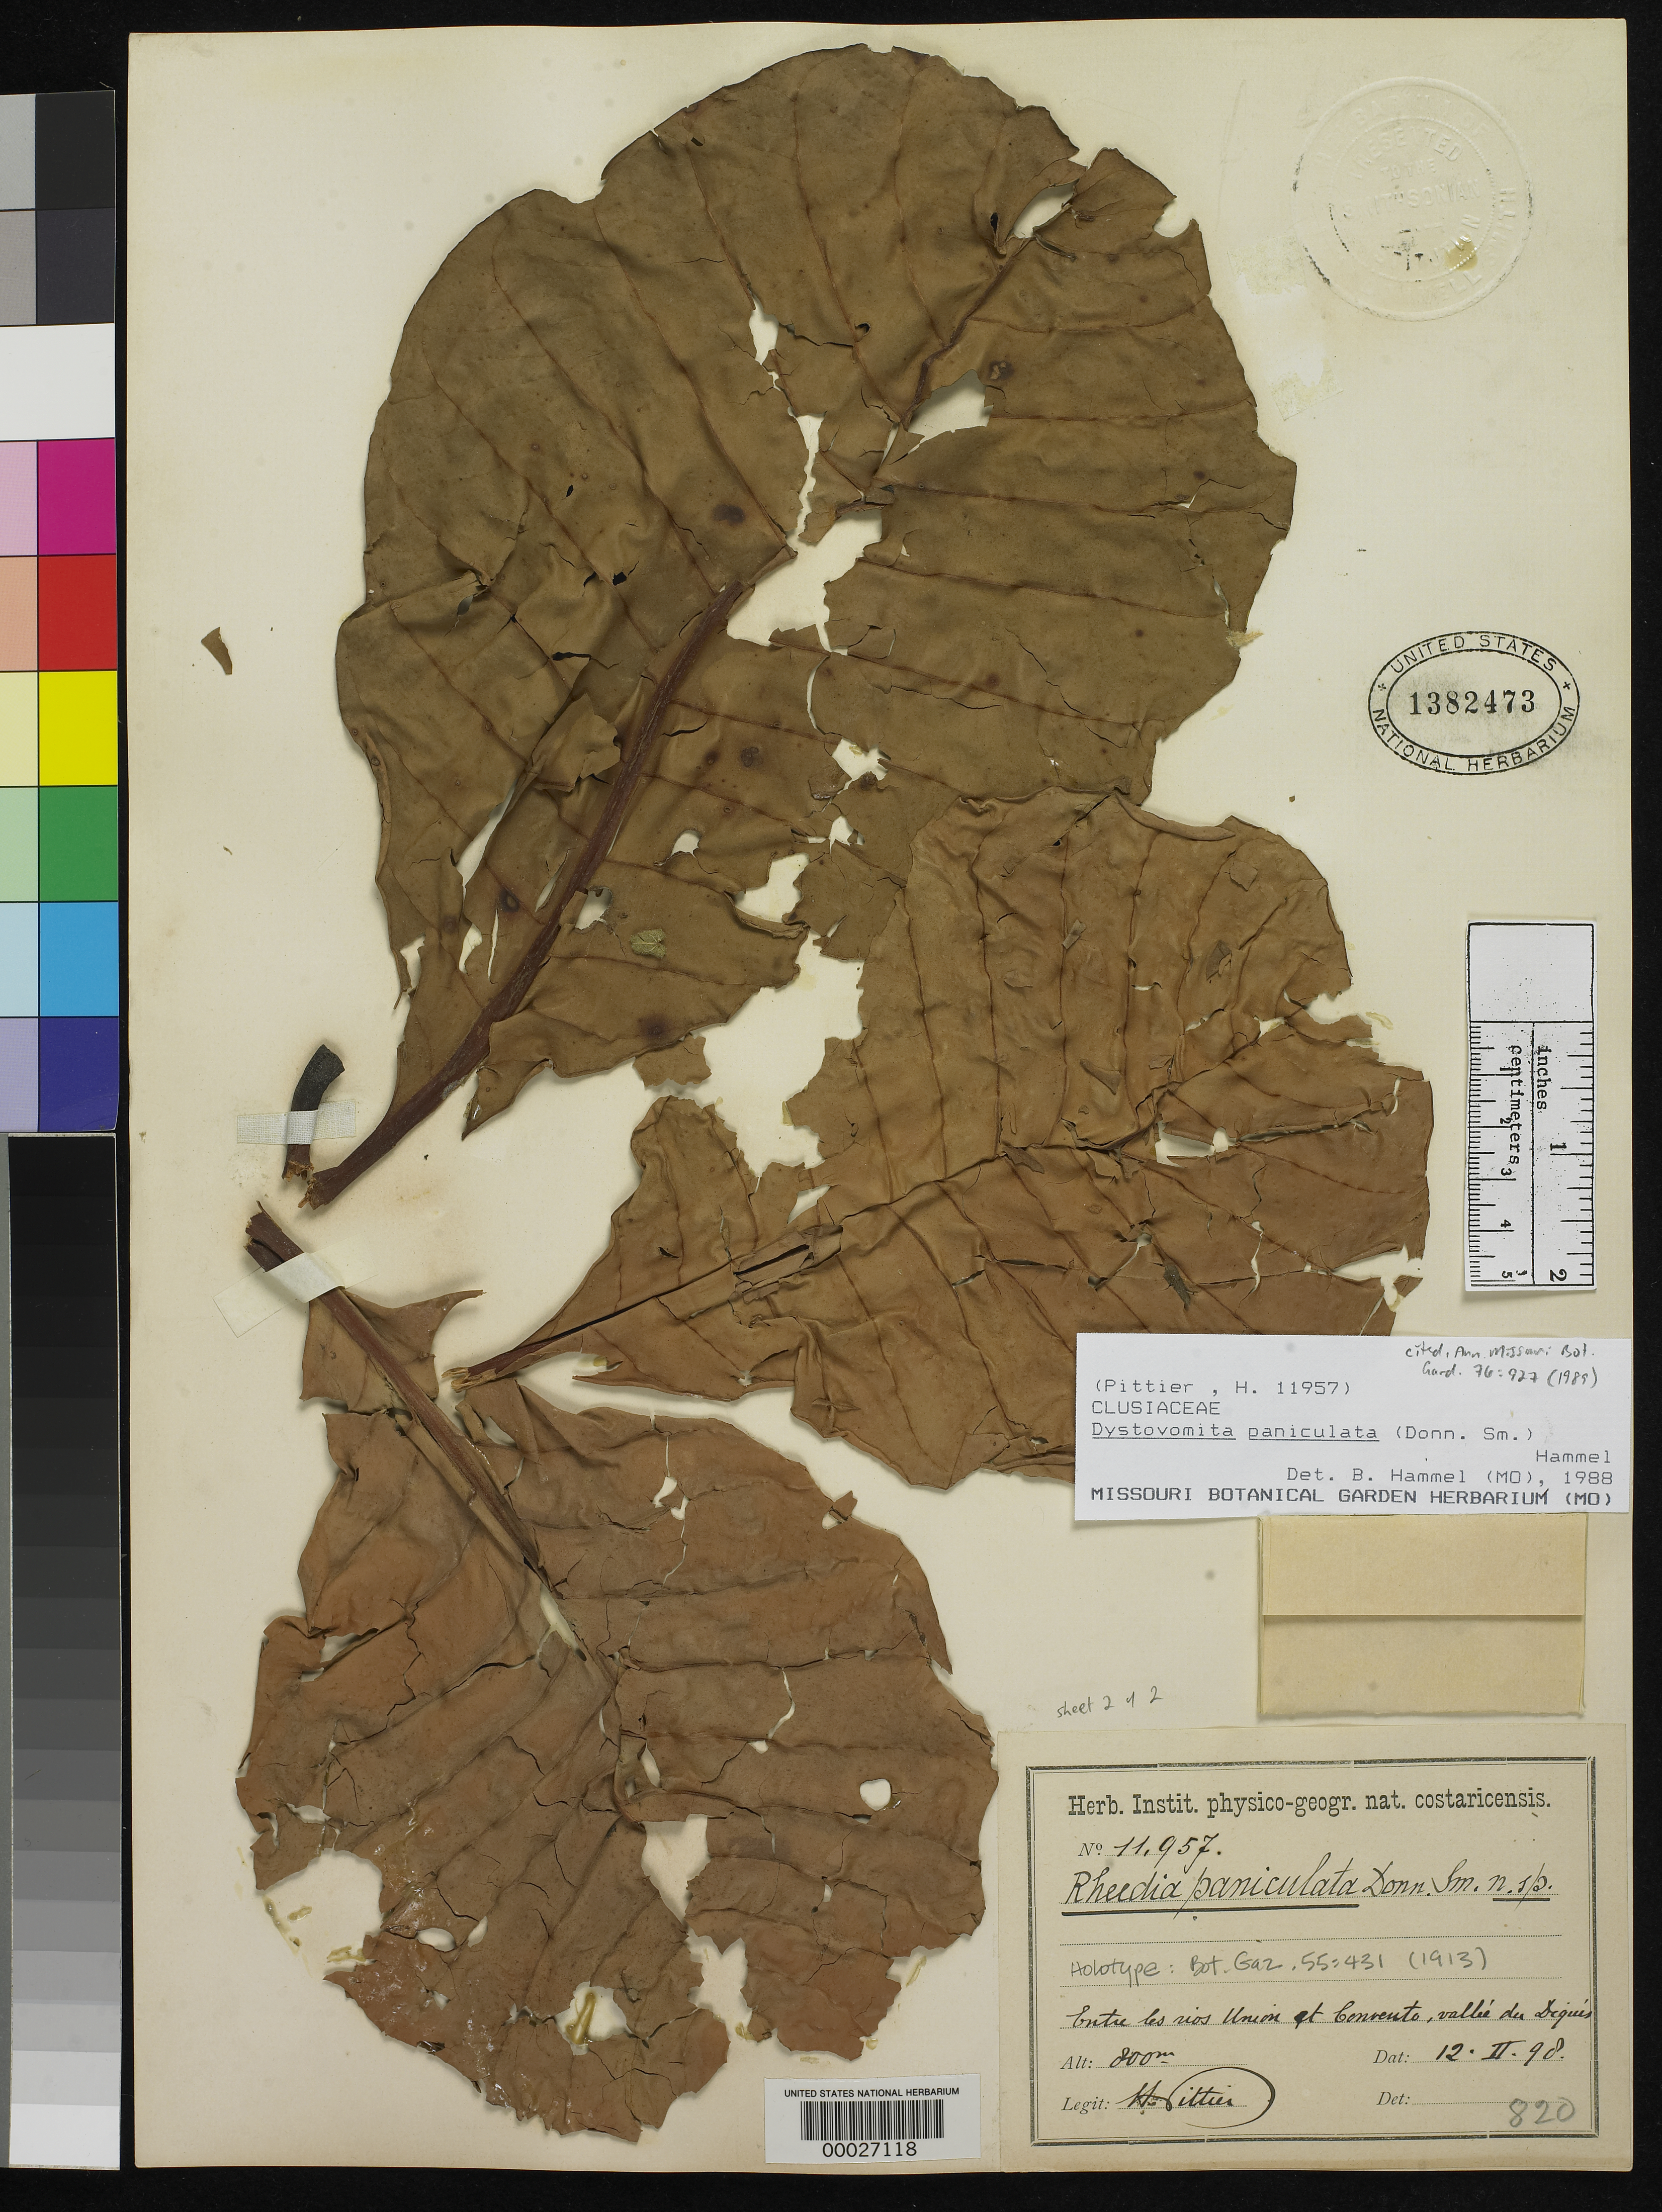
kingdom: Plantae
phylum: Tracheophyta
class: Magnoliopsida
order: Malpighiales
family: Clusiaceae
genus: Rheedia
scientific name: Rheedia paniculata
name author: Donn. Sm.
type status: Holotype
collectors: H. F. Pittier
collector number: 11957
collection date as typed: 12 Feb 1898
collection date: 1898-02-12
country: Costa Rica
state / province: Puntarenas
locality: Inter Rivulos Union et del convento Dictosin Valle Diquiis.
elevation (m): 800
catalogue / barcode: US 1382473